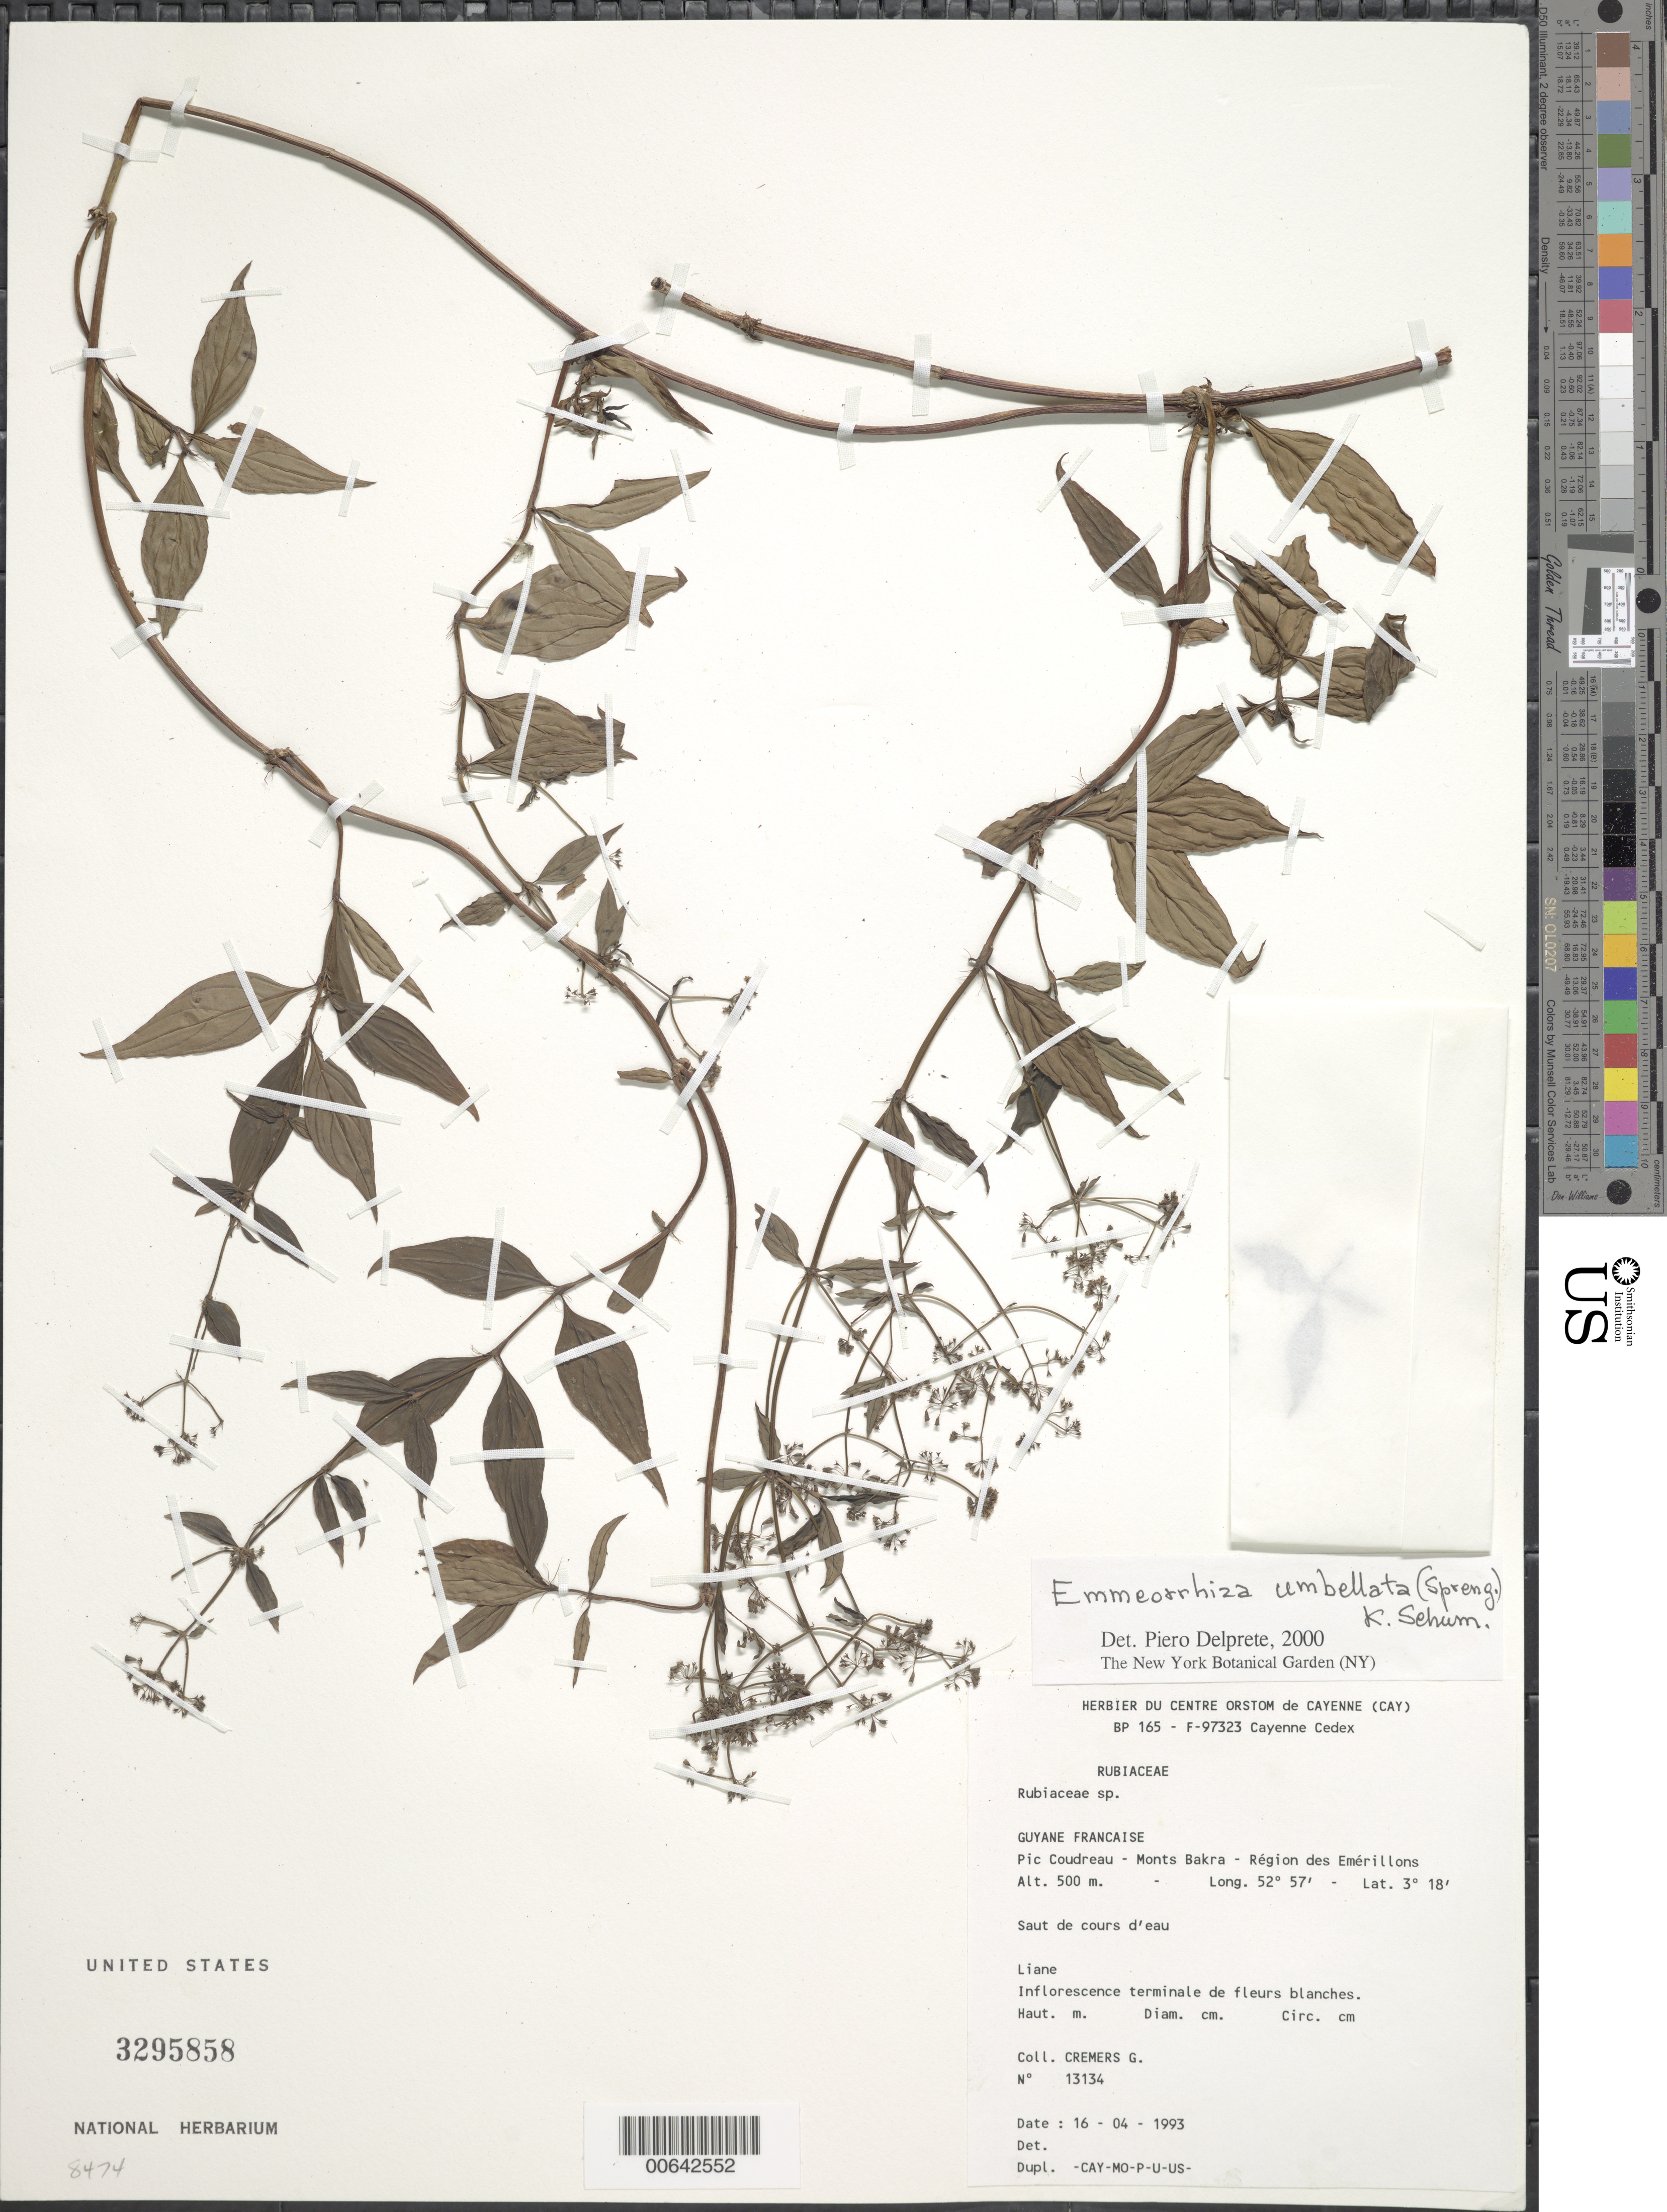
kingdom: Plantae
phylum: Tracheophyta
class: Magnoliopsida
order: Gentianales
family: Rubiaceae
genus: Emmeorhiza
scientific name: Emmeorhiza umbellata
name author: (Spreng.) K. Schum.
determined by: Delprete, P. G., Herb. de Guyane Cay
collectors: G. Cremers & J.-J. de Granville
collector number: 13134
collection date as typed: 16-Apr-93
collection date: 1993-04-16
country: French Guiana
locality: Mont Bakra, région des Emérillons, Pic Coudreau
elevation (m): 500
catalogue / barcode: US 3295858